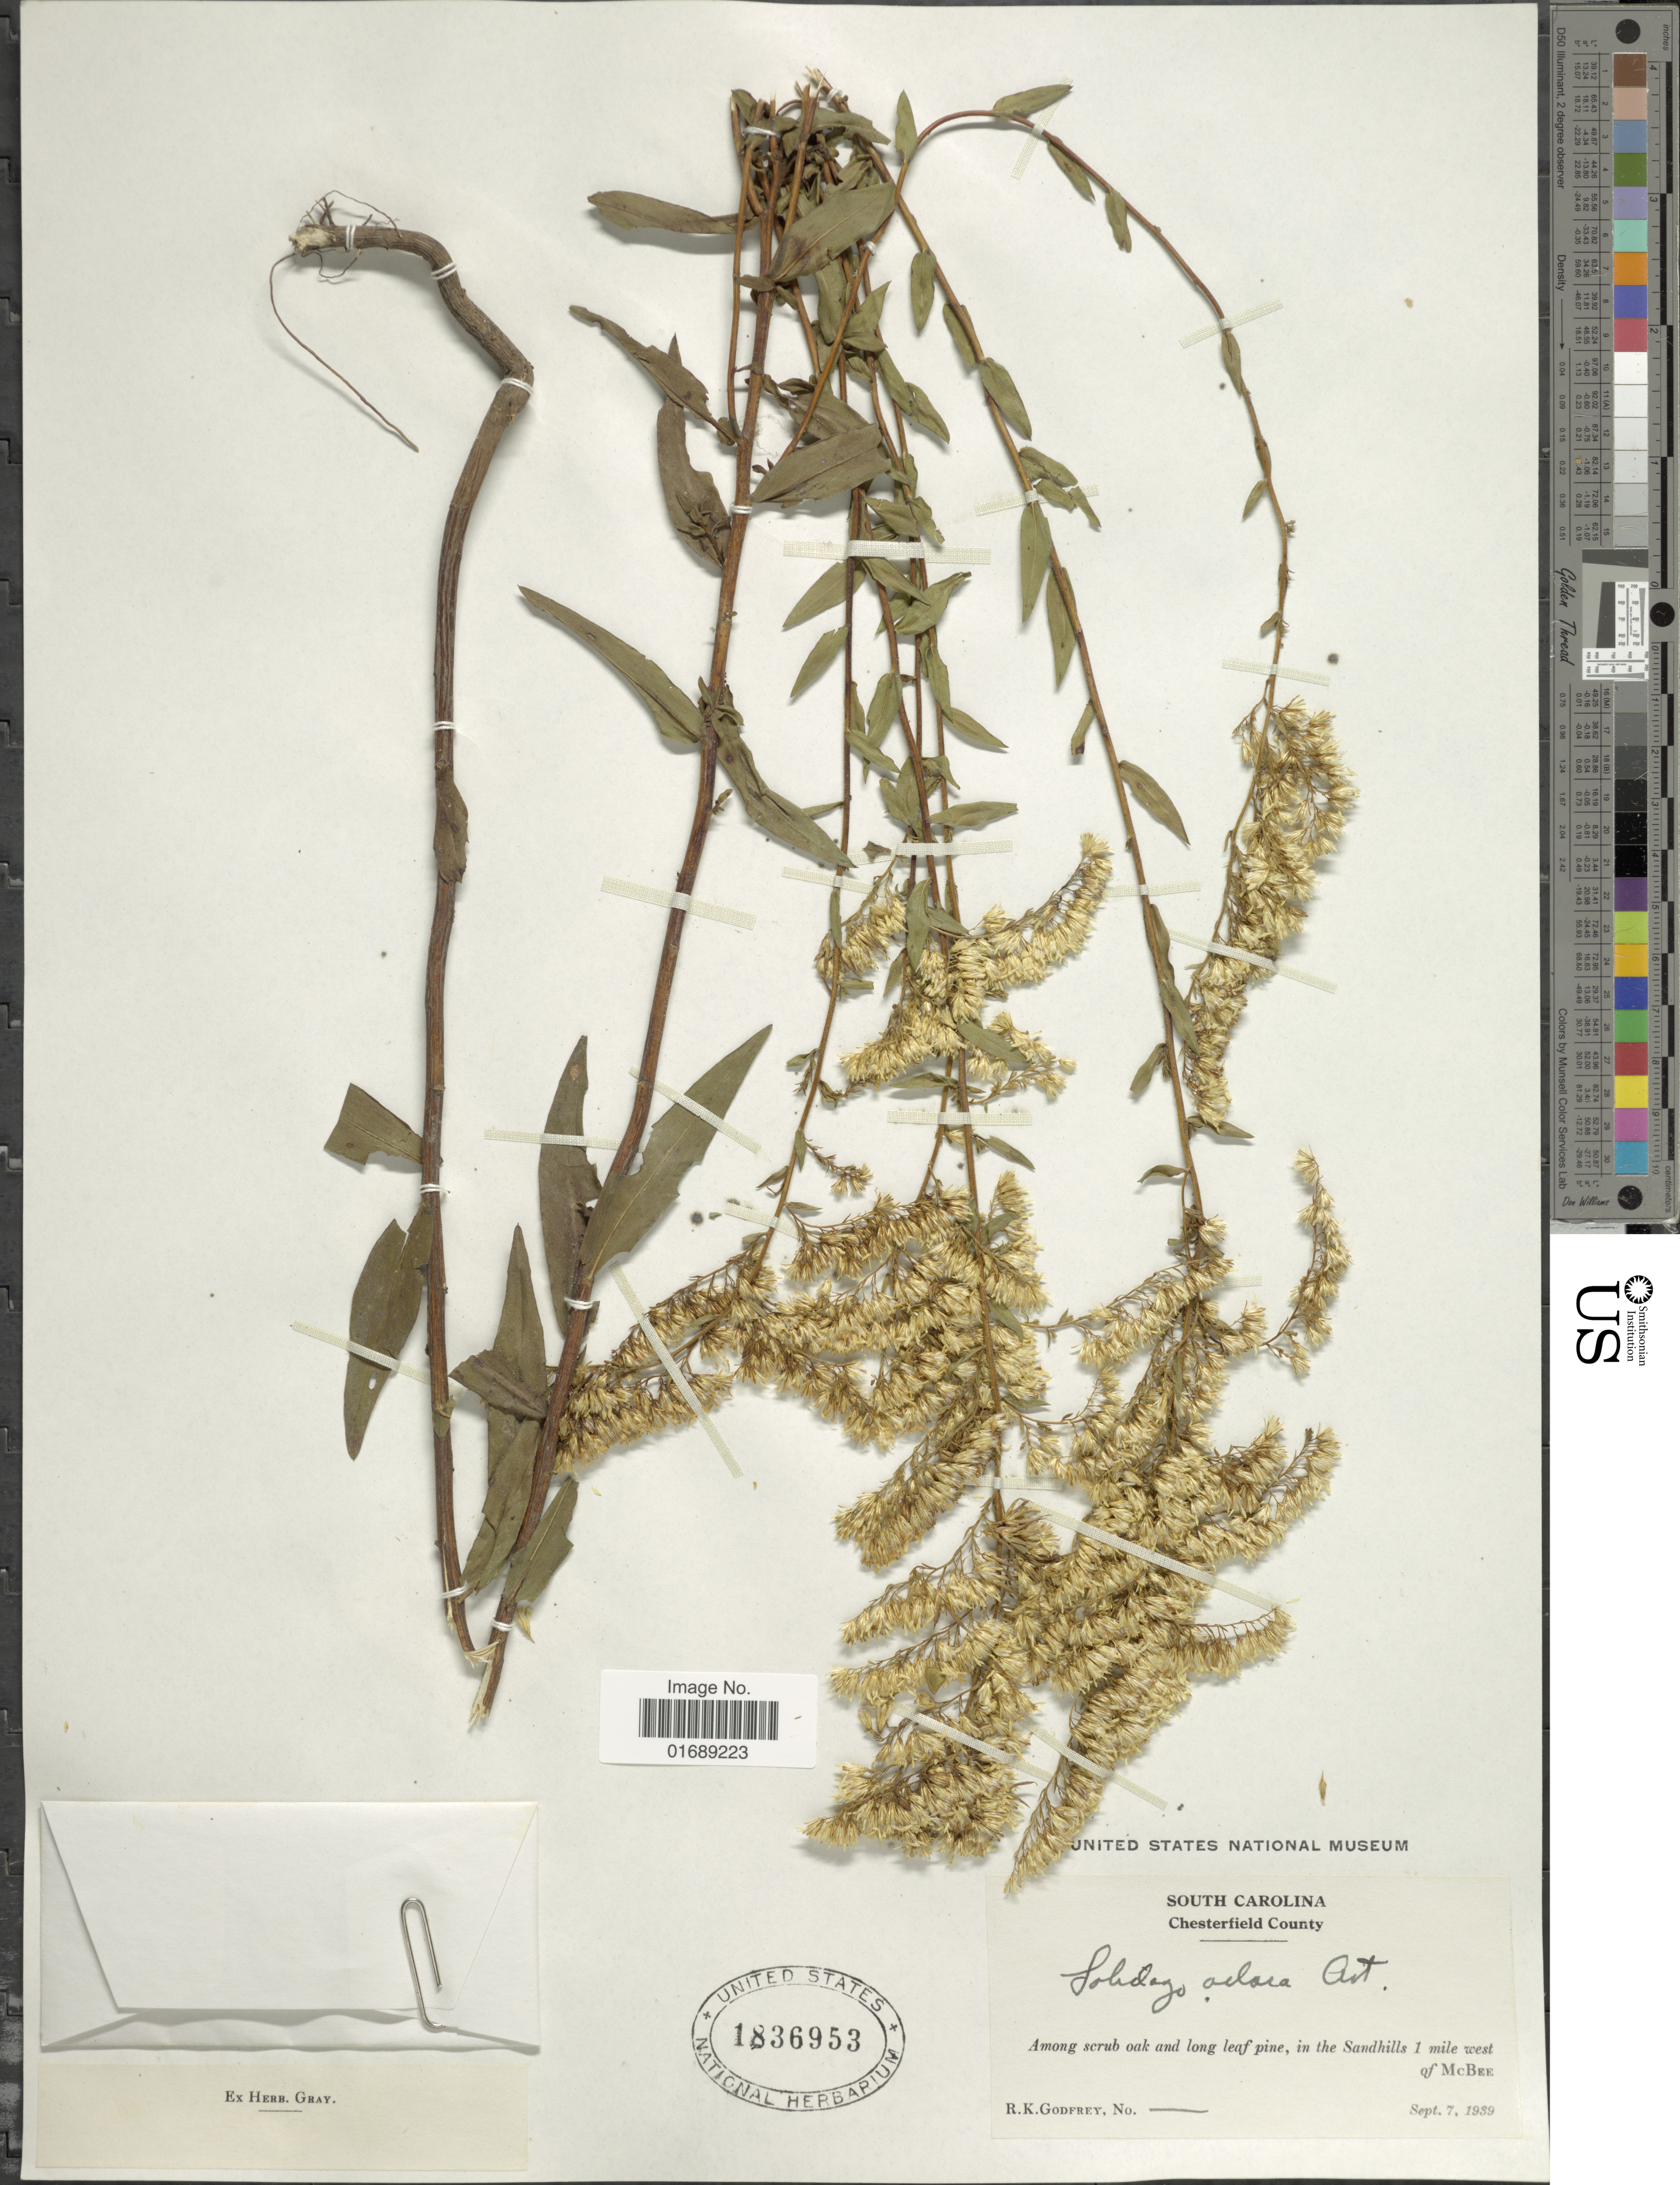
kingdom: Plantae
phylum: Tracheophyta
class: Magnoliopsida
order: Asterales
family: Asteraceae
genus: Solidago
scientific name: Solidago odora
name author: Aiton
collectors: R. K. Godfrey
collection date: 1939-09-07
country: United States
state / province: South Carolina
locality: Chesterfield County, in the Sandhills 1 mile west of McBee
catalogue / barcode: US 1836953